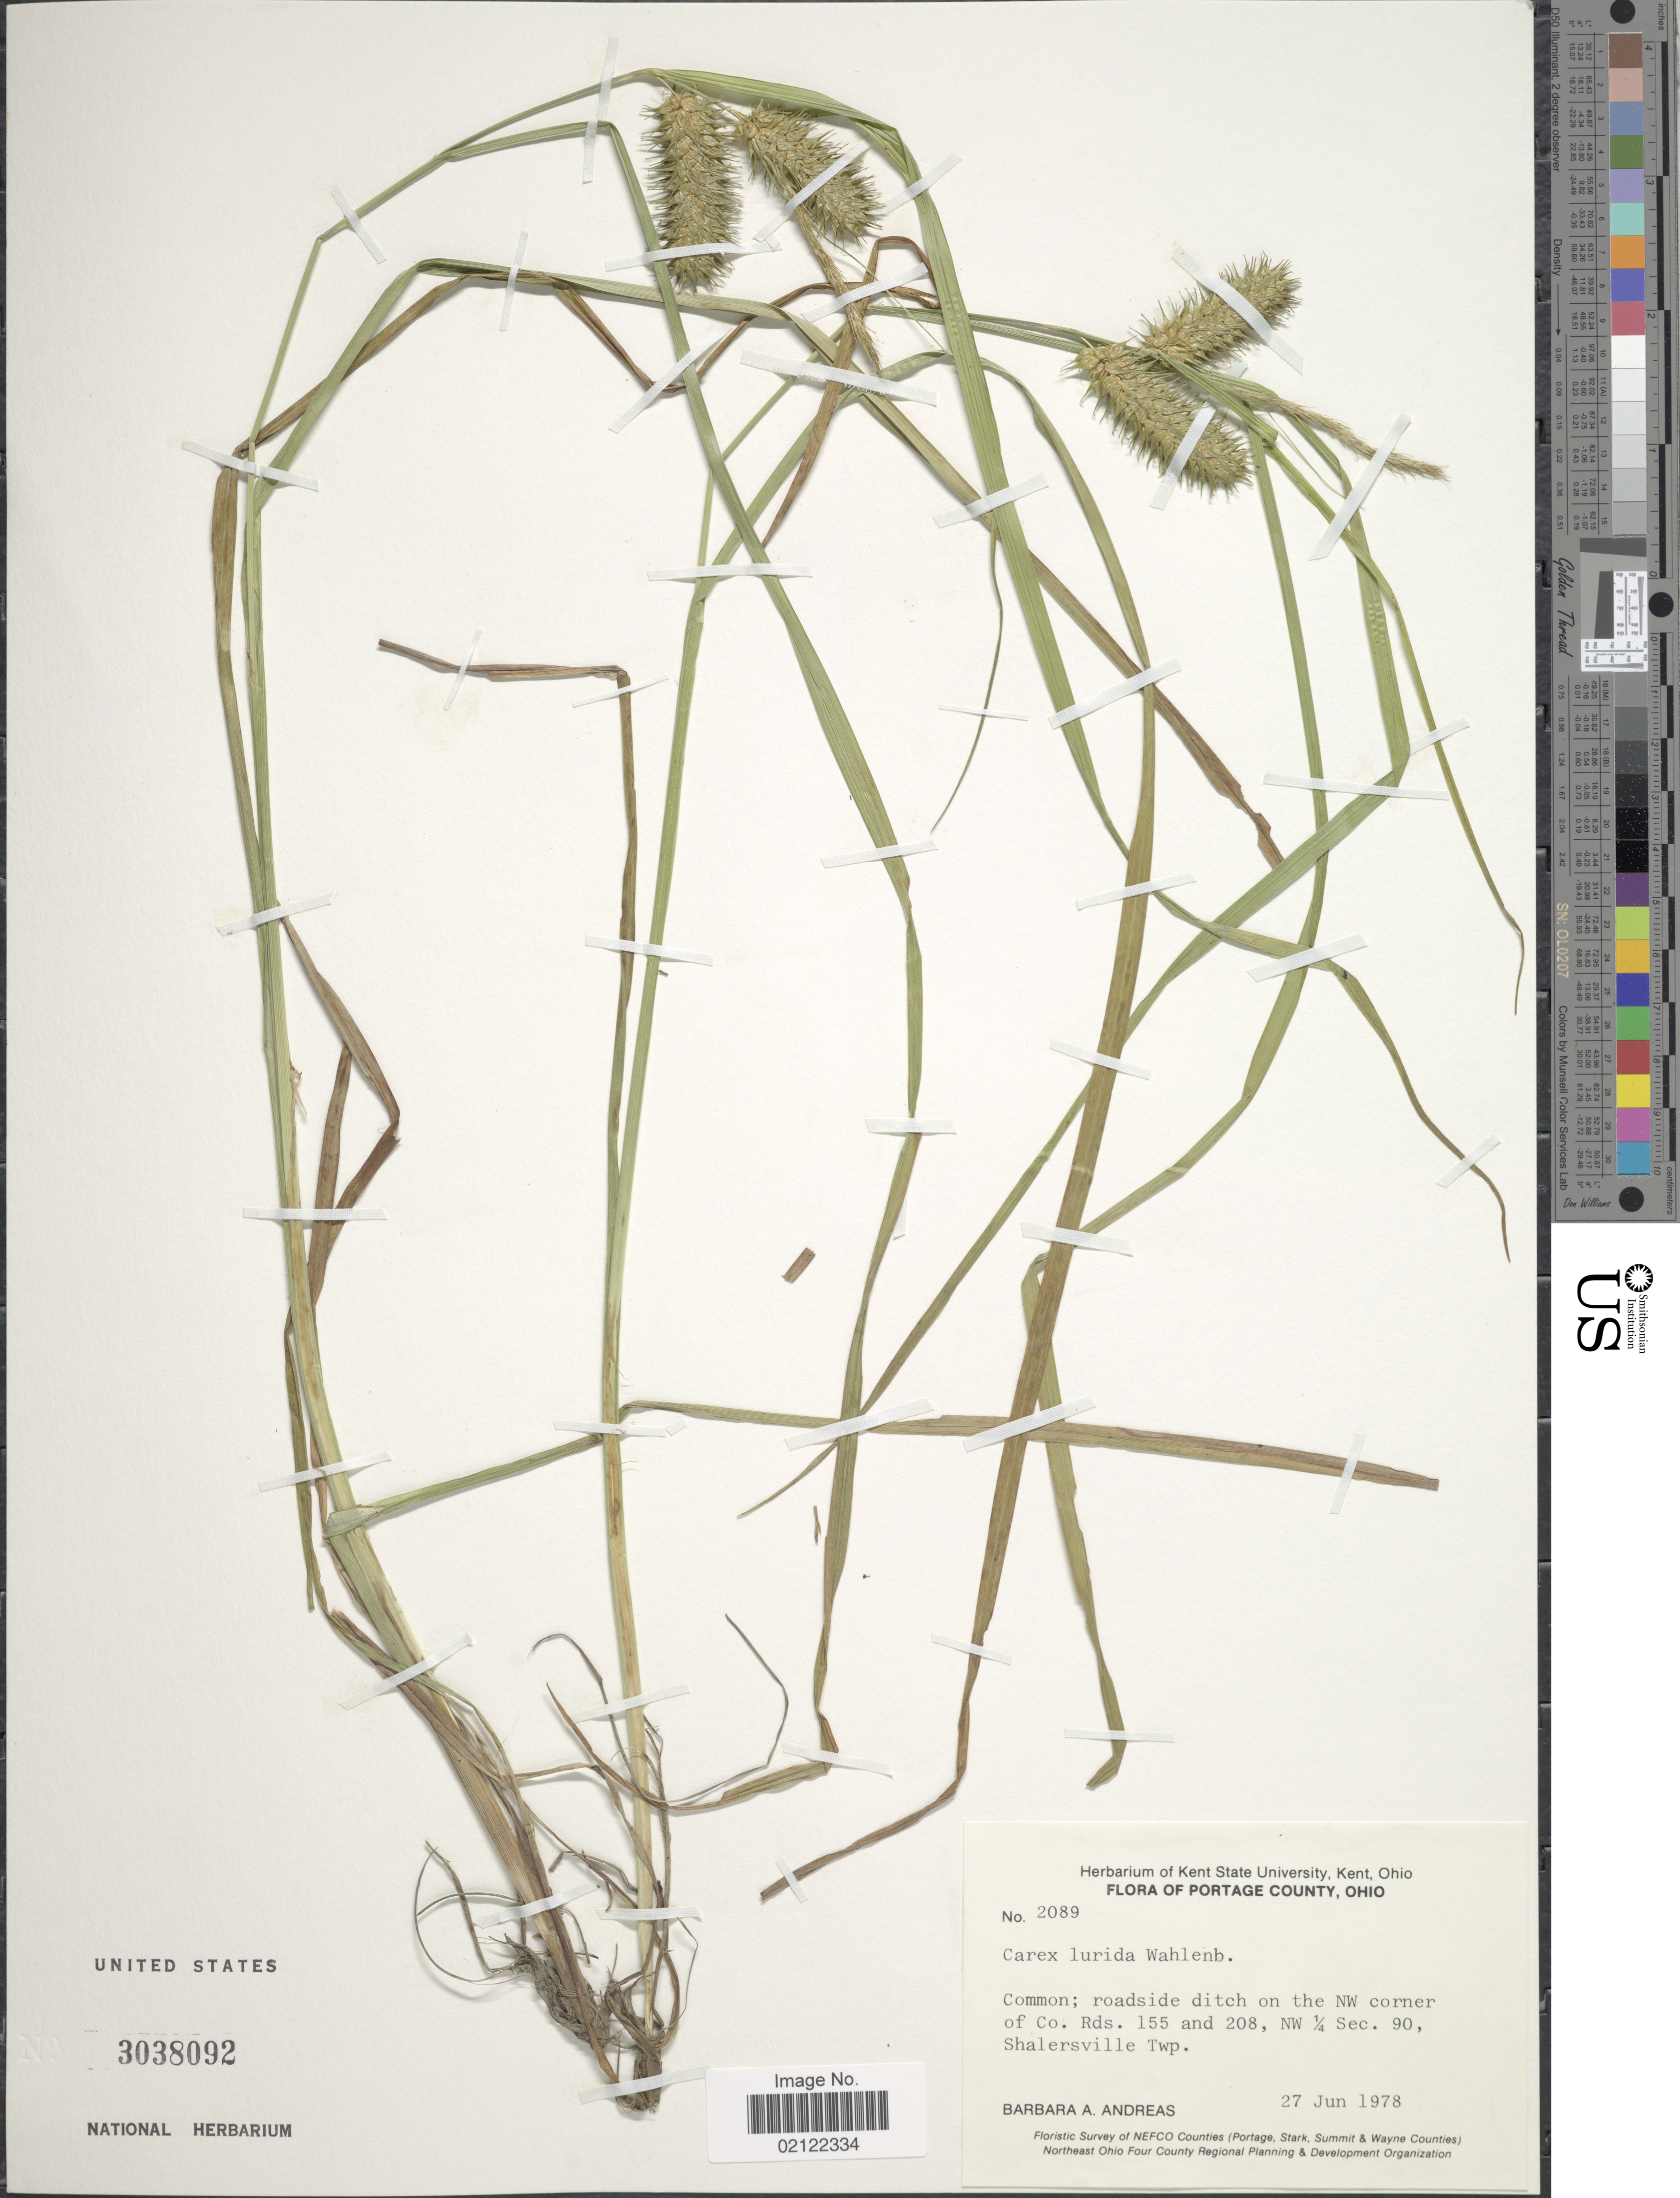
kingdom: Plantae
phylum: Tracheophyta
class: Liliopsida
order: Poales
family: Cyperaceae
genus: Carex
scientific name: Carex lurida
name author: Wahlenb.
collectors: B. A. Andreas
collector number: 2089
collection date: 1978-06-27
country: United States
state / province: Ohio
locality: Portage County, Ohio. Common; roadside ditch on the NW corner of Co. Rds. 155 and 208, NW ¼ Sec. 90, Shalersville Twp.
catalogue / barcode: US 3038092